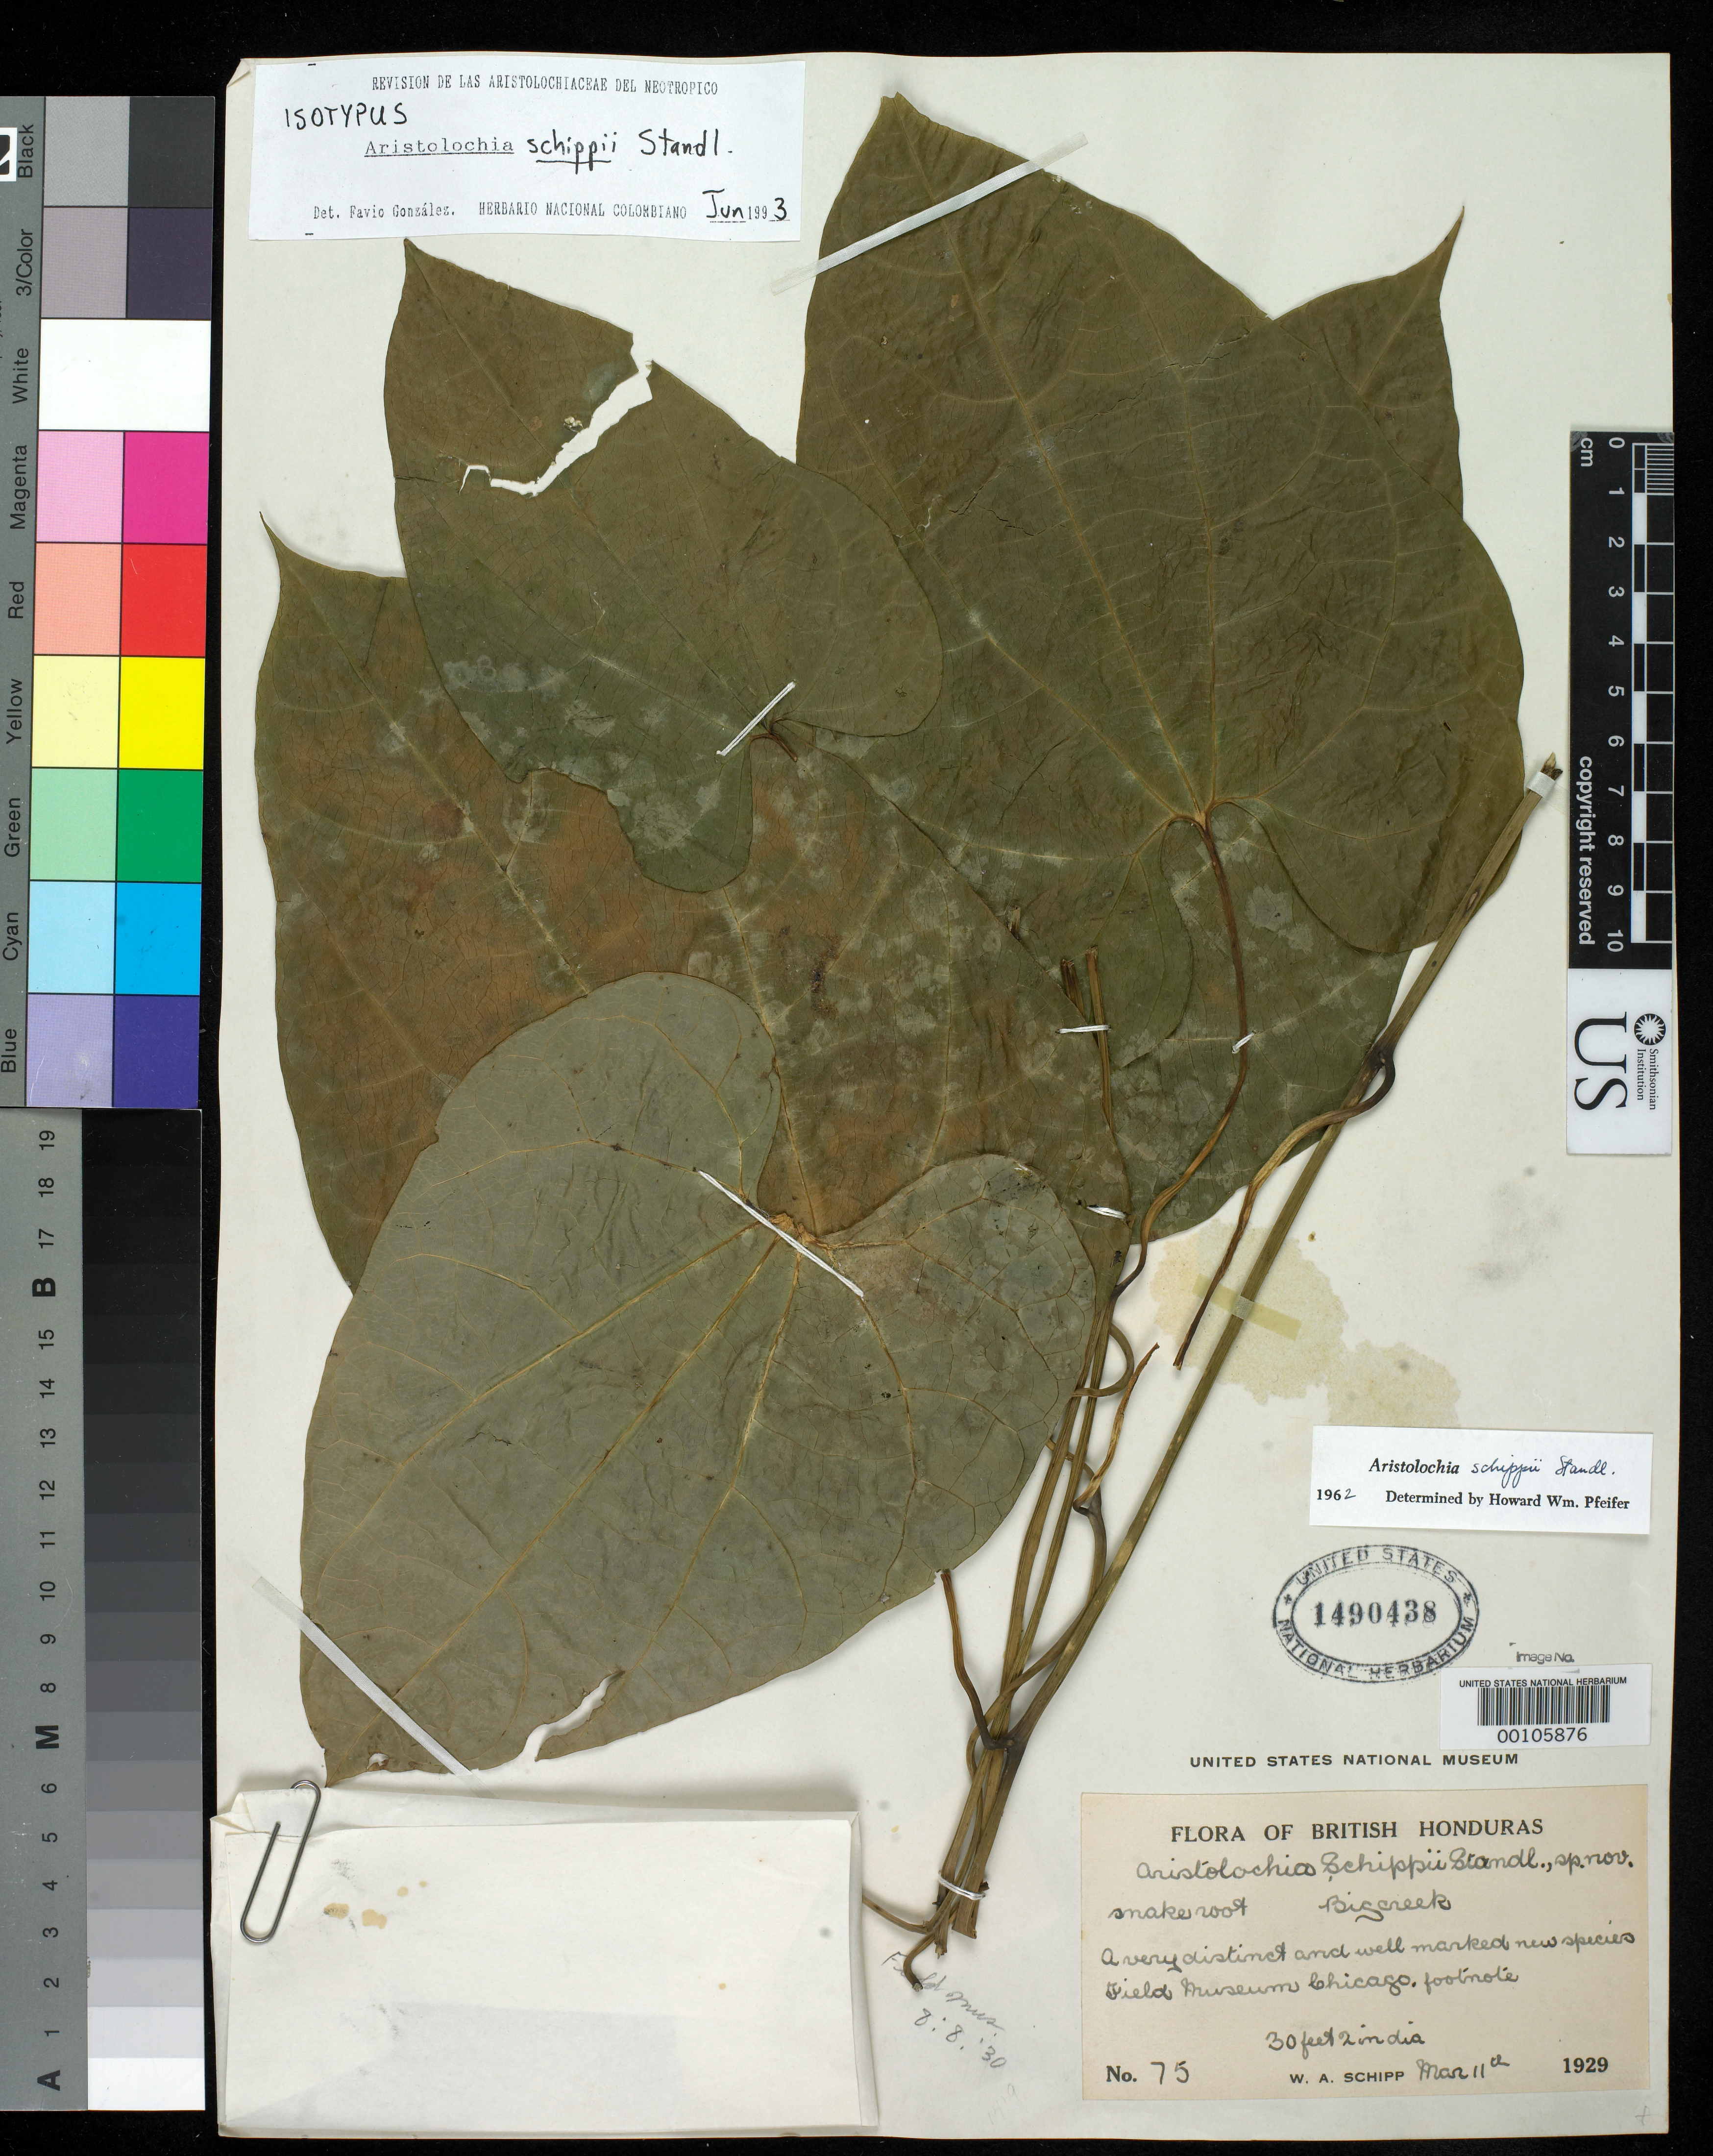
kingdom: Plantae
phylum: Tracheophyta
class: Magnoliopsida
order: Piperales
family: Aristolochiaceae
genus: Aristolochia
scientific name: Aristolochia schippii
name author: Standl.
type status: Isotype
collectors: W. Schipp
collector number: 75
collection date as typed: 11 Mar 1929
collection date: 1929-03-11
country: Belize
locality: Big Creek.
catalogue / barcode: US 1490438